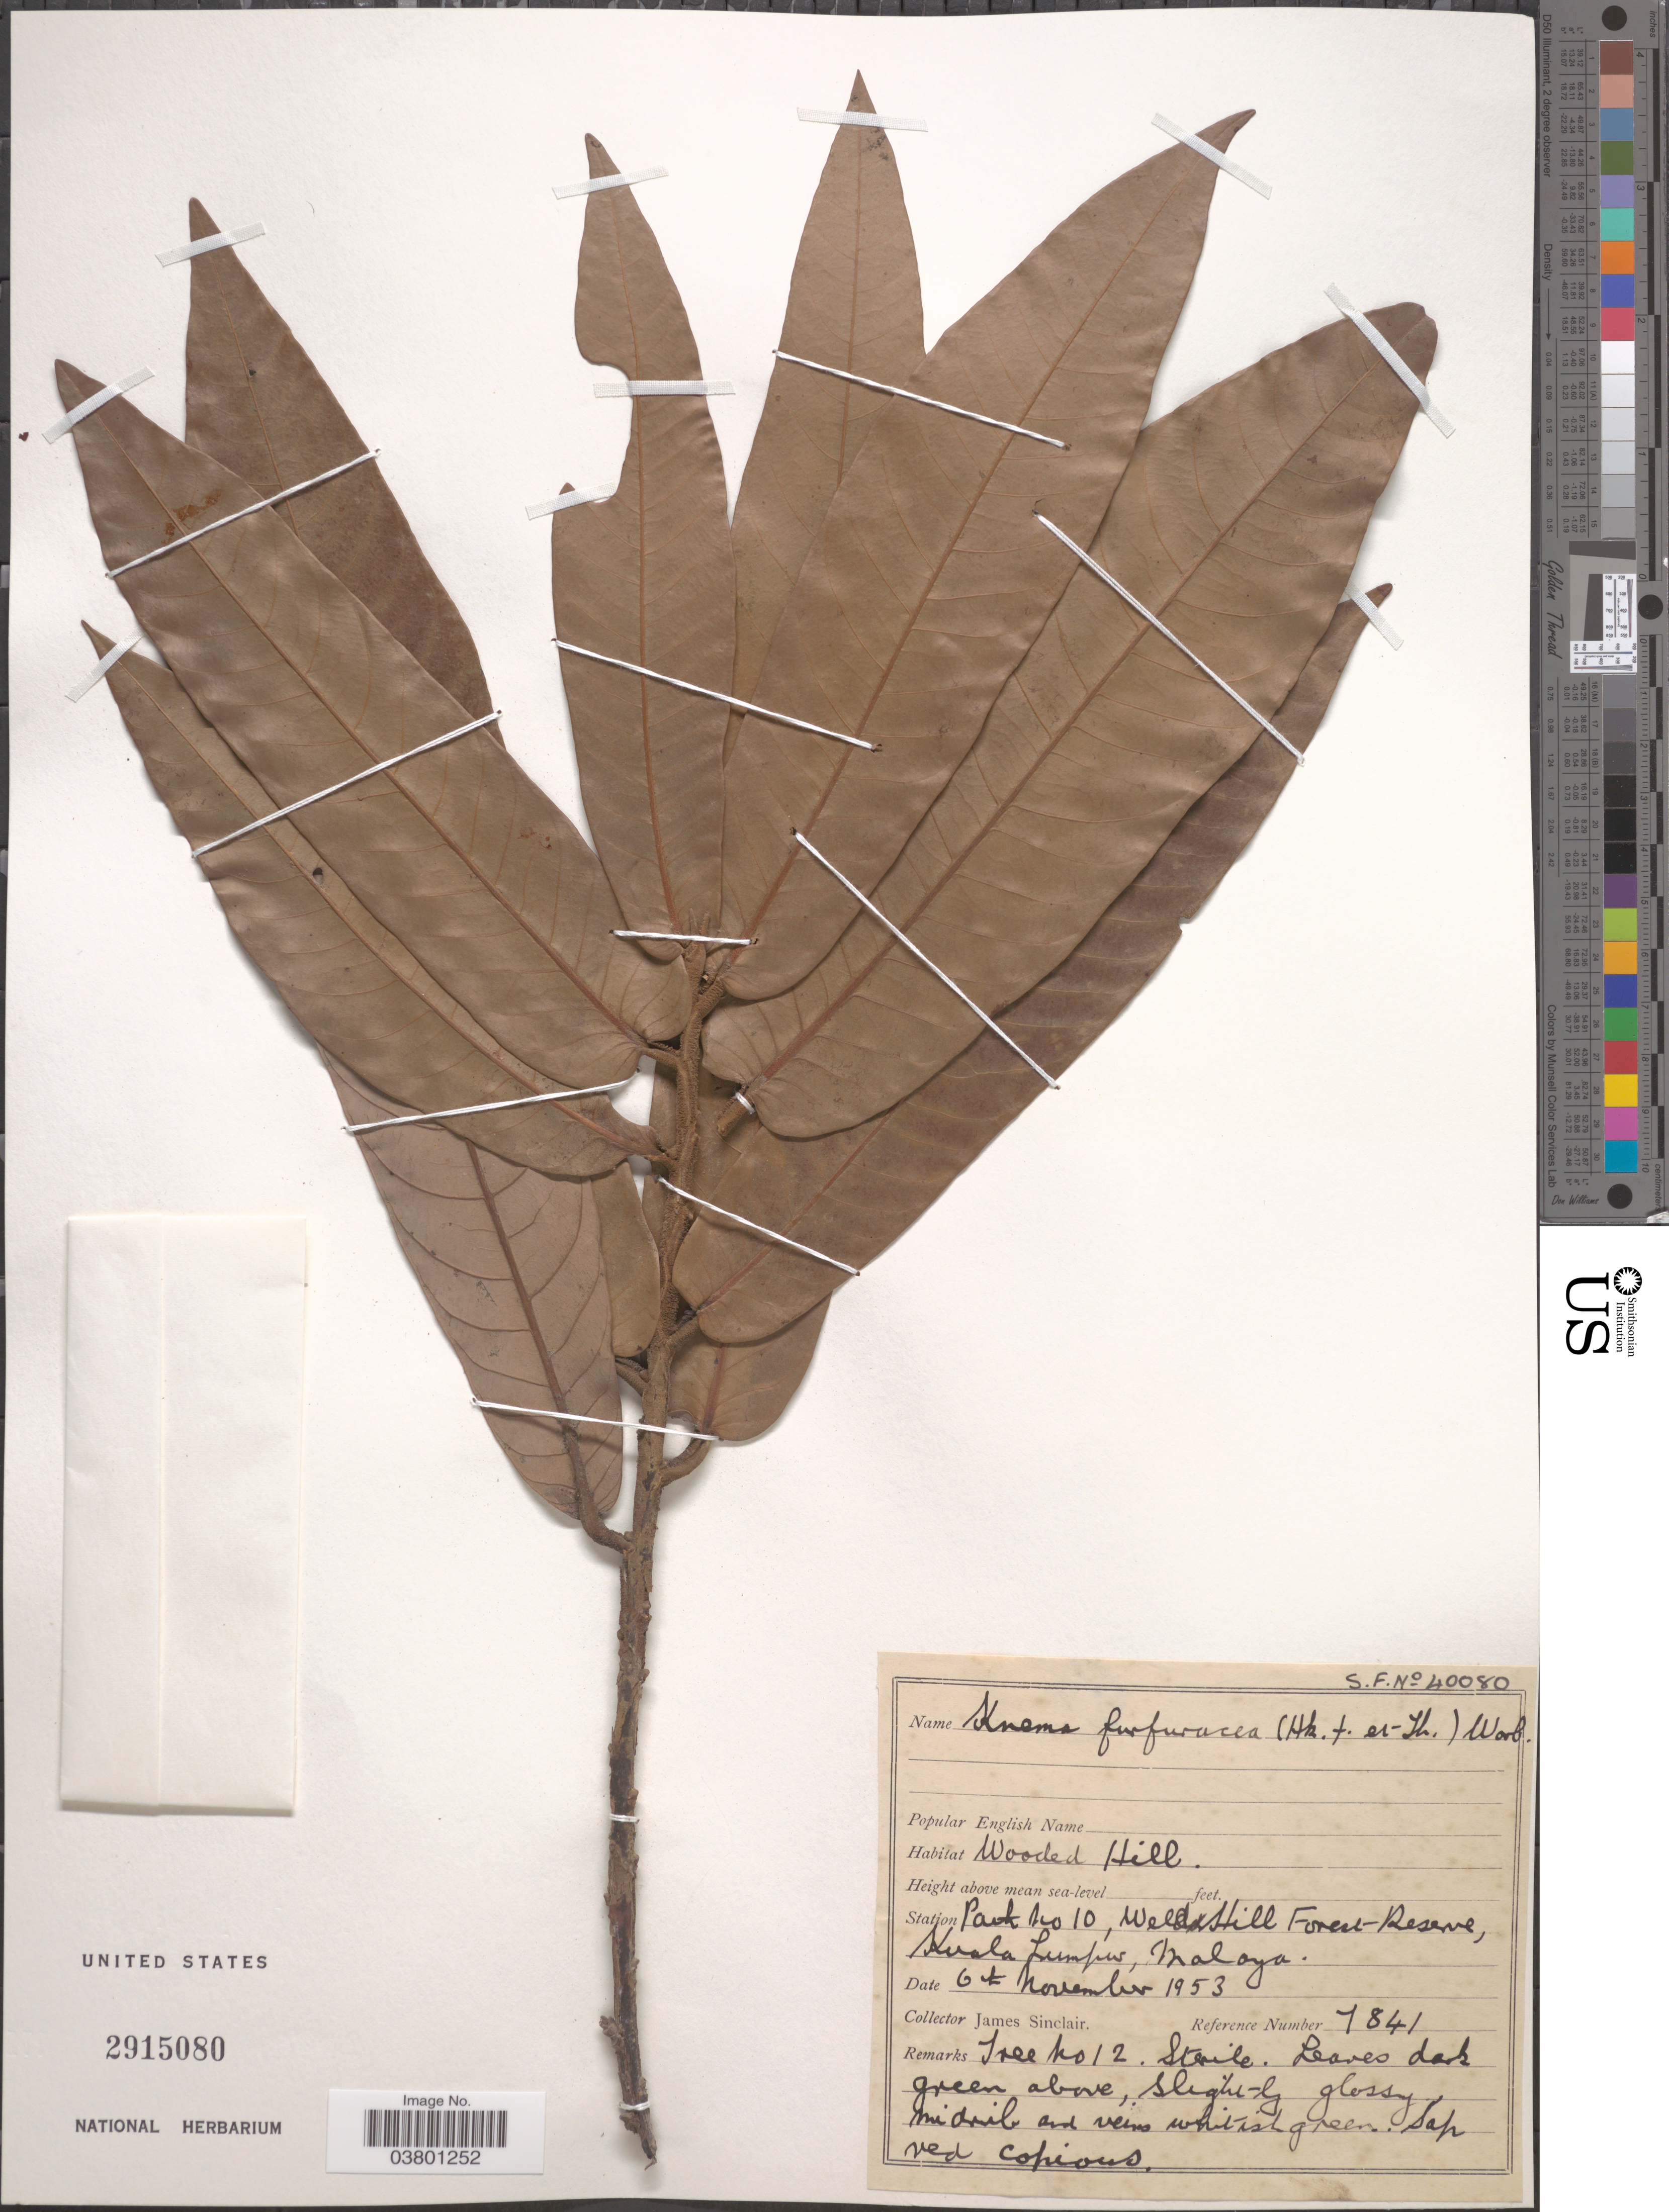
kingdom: Plantae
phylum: Tracheophyta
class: Magnoliopsida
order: Magnoliales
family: Myristicaceae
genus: Knema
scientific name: Knema furfuracea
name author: (Hook. f. & Thomson) Warb.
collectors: J. Sinclair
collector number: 7841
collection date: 1953-11-06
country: Malaysia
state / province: Kuala Lumpur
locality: Station Path No 10, Weld Hill Forest Reserve, Malaya.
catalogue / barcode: US 2915080